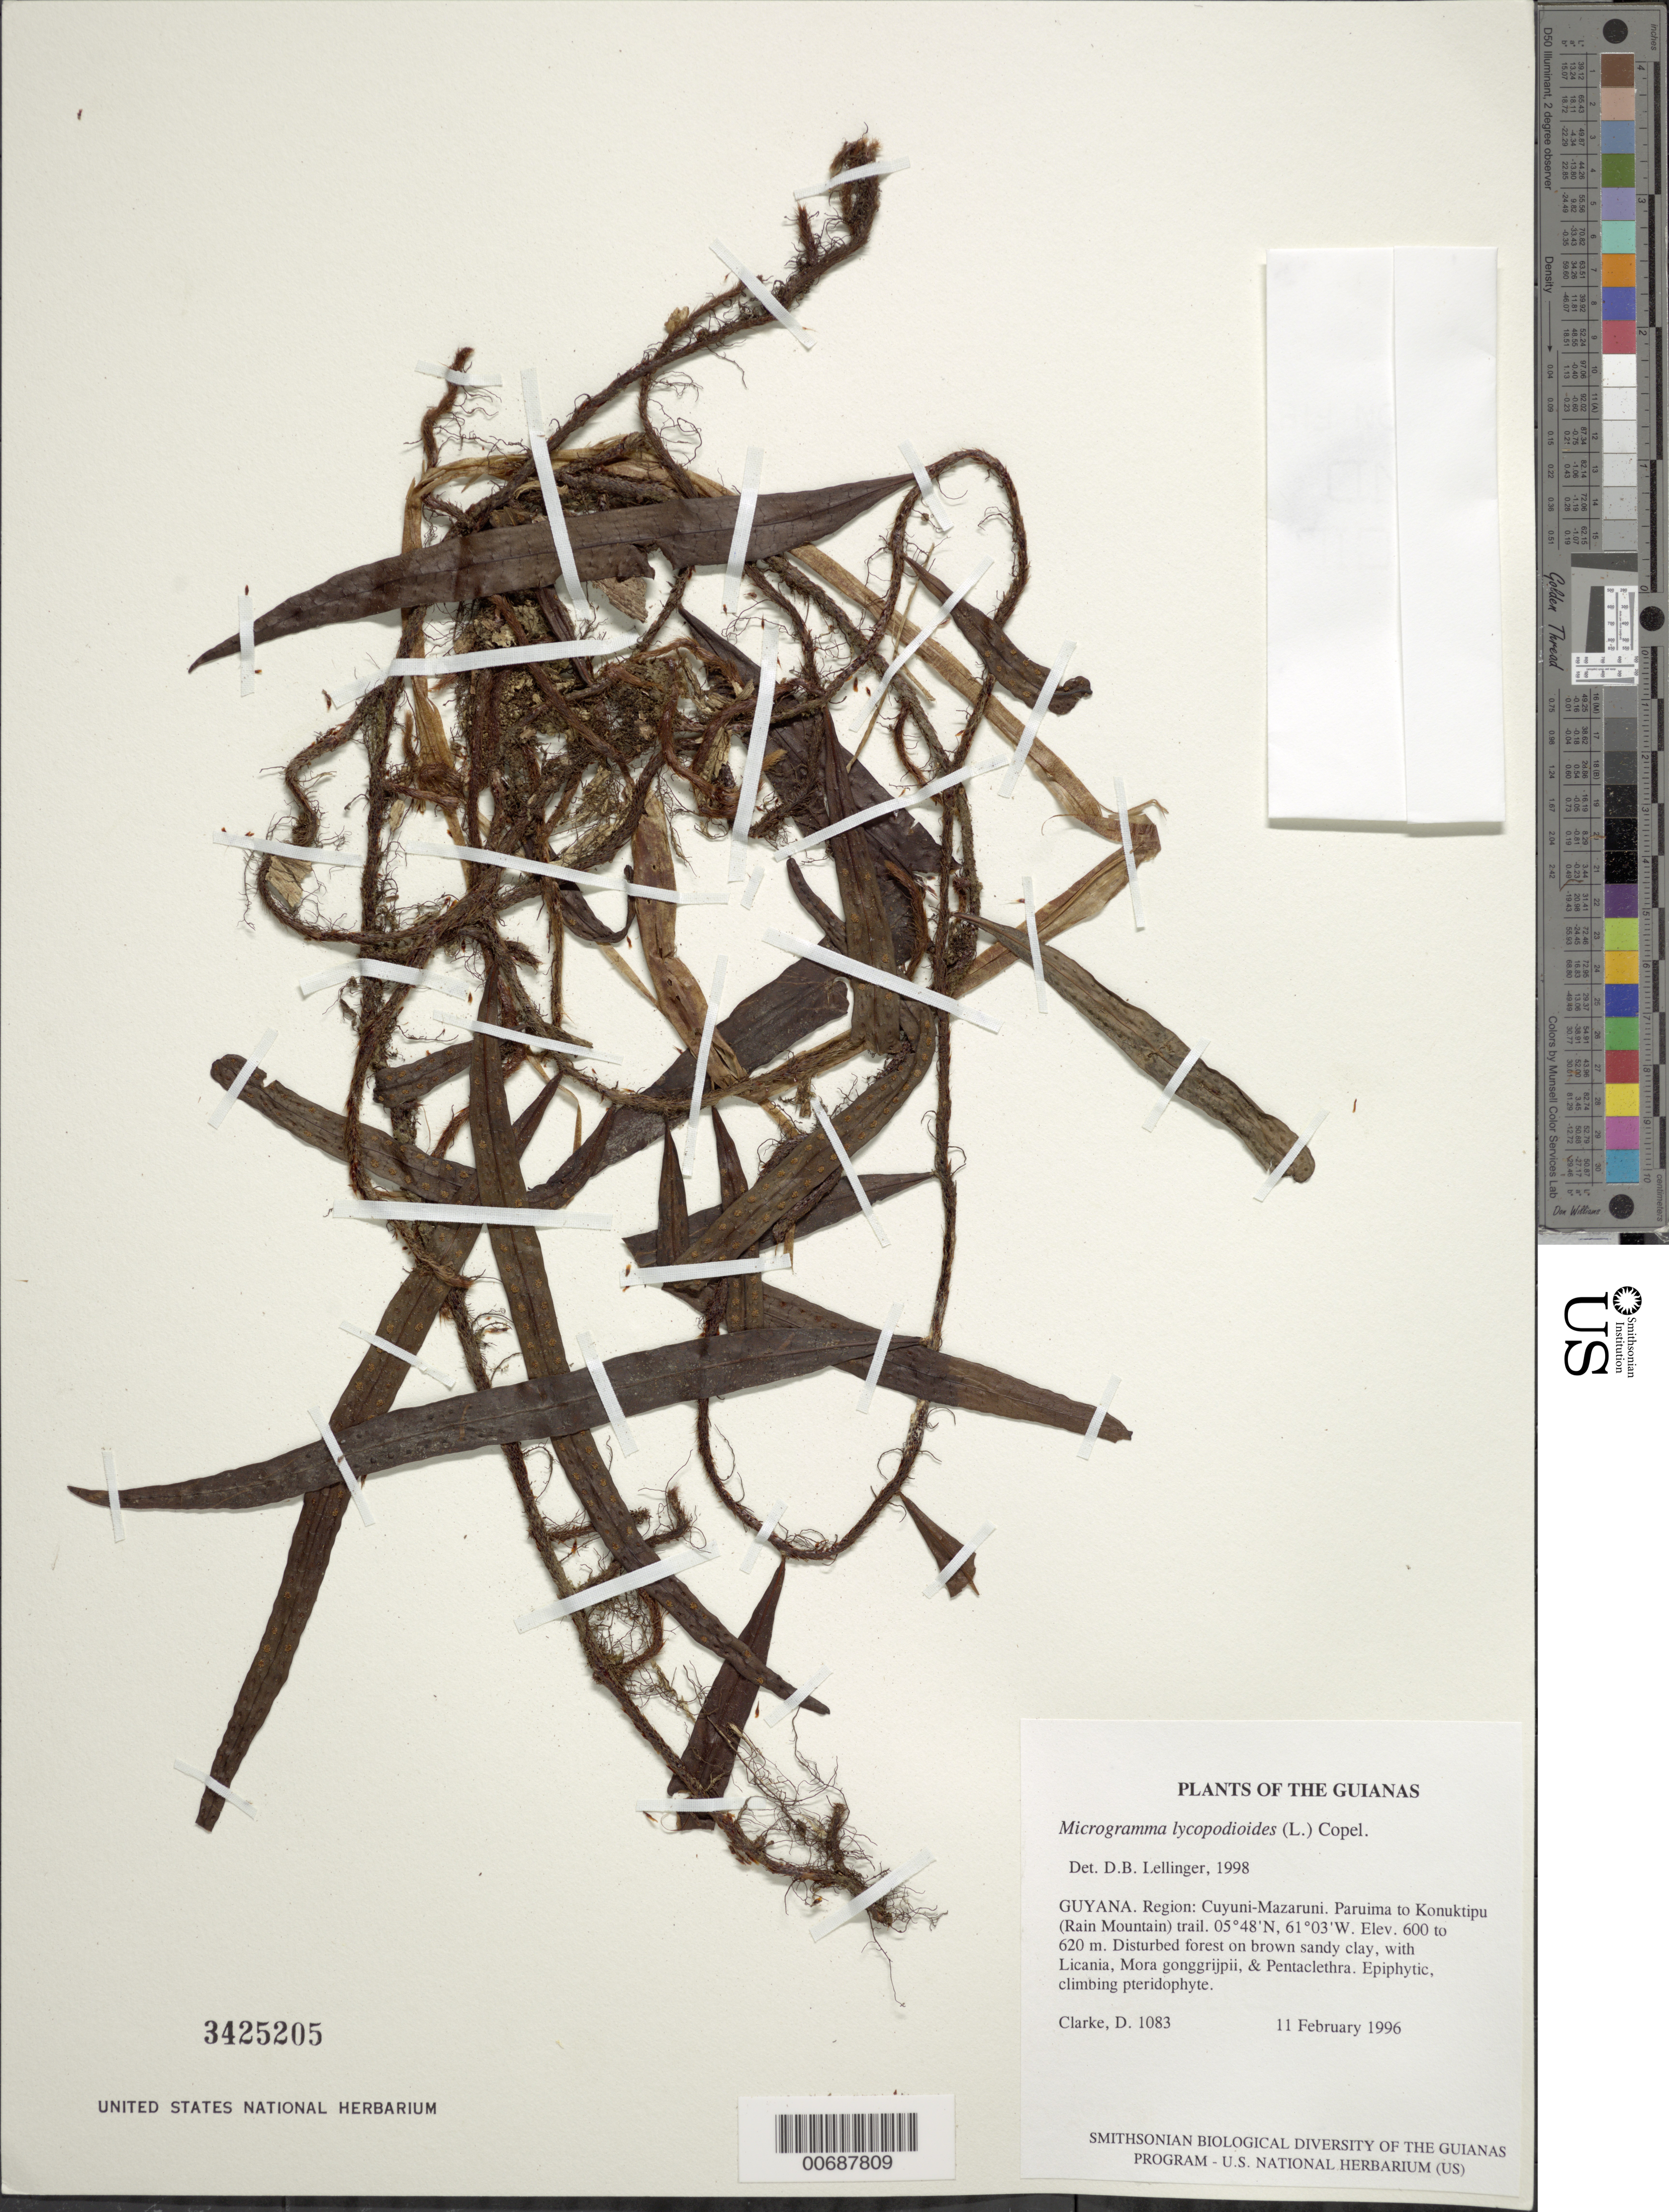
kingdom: Plantae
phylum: Tracheophyta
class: Polypodiopsida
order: Polypodiales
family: Polypodiaceae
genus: Microgramma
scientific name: Microgramma lycopodioides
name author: (L.) Copel.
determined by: Lellinger, David B., (BOT), Smithsonian Institution - National Museum of Natural History (UNITED STATES)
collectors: H. D. Clarke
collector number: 1083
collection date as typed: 11 February 1996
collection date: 1996-02-11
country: Guyana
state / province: Cuyuni-Mazaruni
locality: Paruima to Konuktipu (Rain Mountain) trail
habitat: Disturbed forest on brown sandy clay, with Licania, Mora gonggrijpii, & Pentaclethra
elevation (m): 600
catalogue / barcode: US 3425205